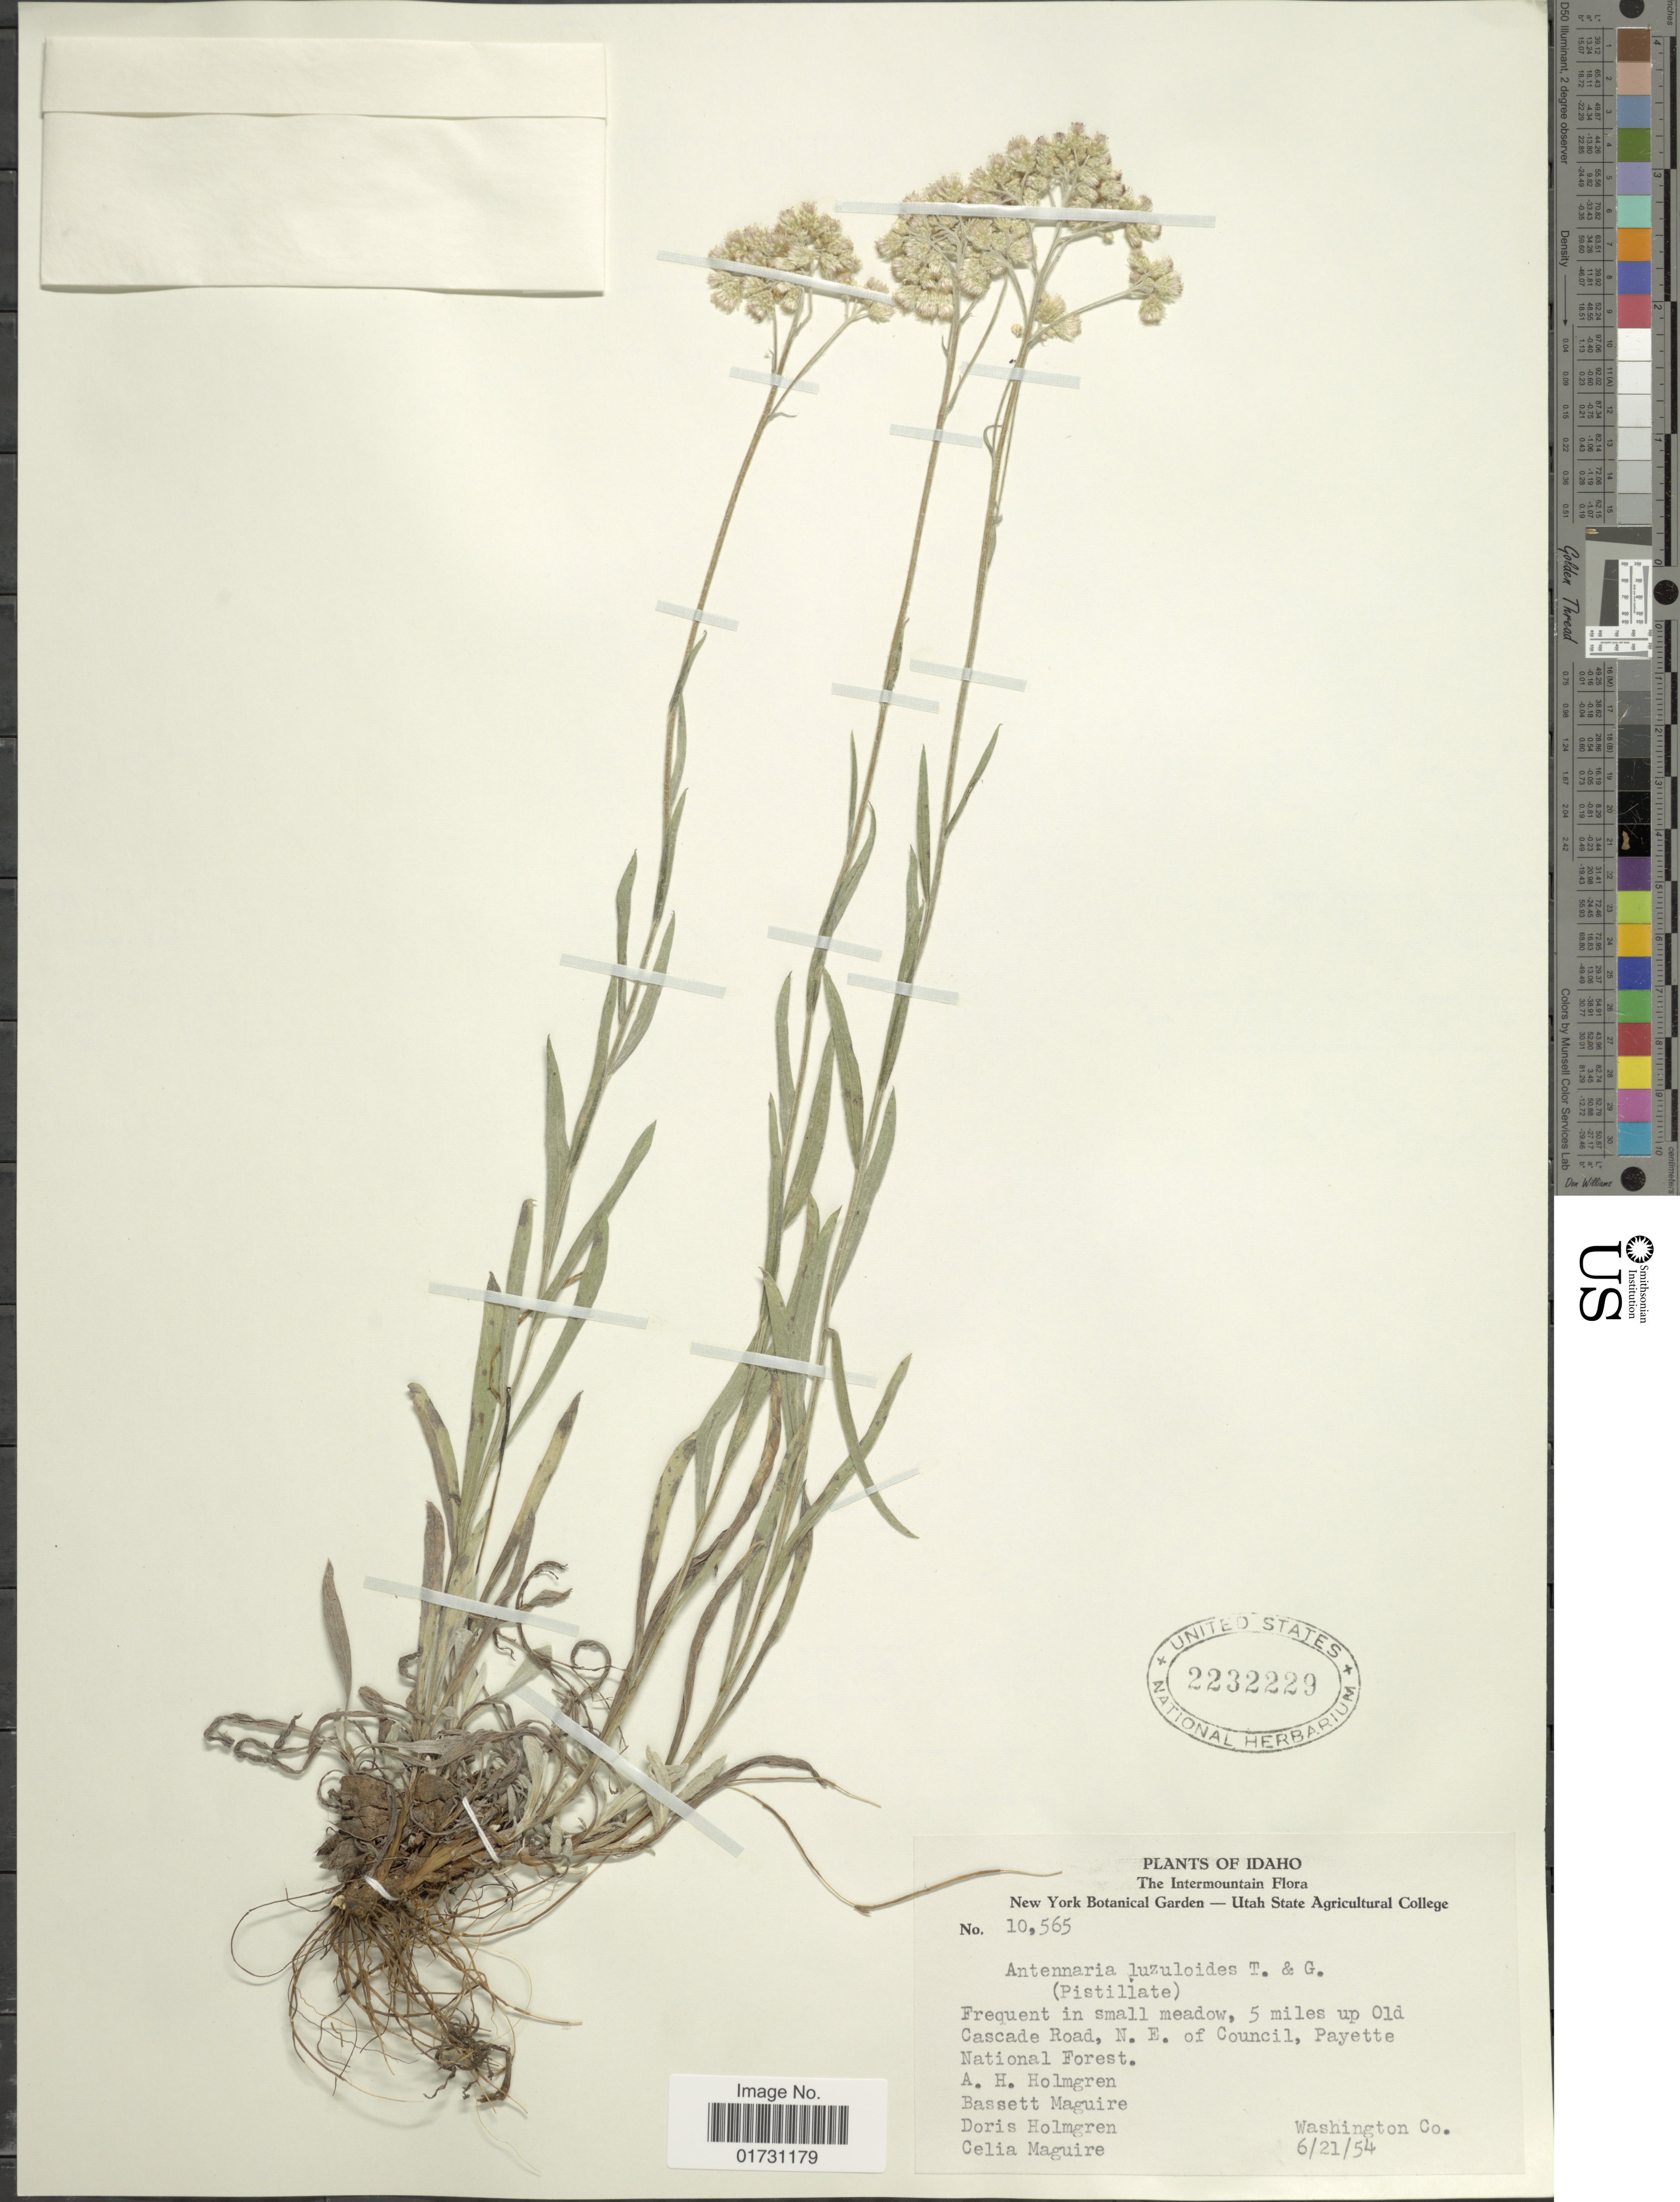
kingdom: Plantae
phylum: Tracheophyta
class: Magnoliopsida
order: Asterales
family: Asteraceae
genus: Antennaria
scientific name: Antennaria luzuloides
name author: Torr. & A. Gray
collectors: A. H. Holmgren, B. Maguire, D. E. Holmgren & C. K. Maguire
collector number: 10565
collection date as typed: Transcribed d/m/y: 21/6/54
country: United States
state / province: Idaho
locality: The Intermountain, 5 miles up Old Cascade Road, N. E. of Council, Payette National Forest, Washington Co.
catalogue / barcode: US 2232229